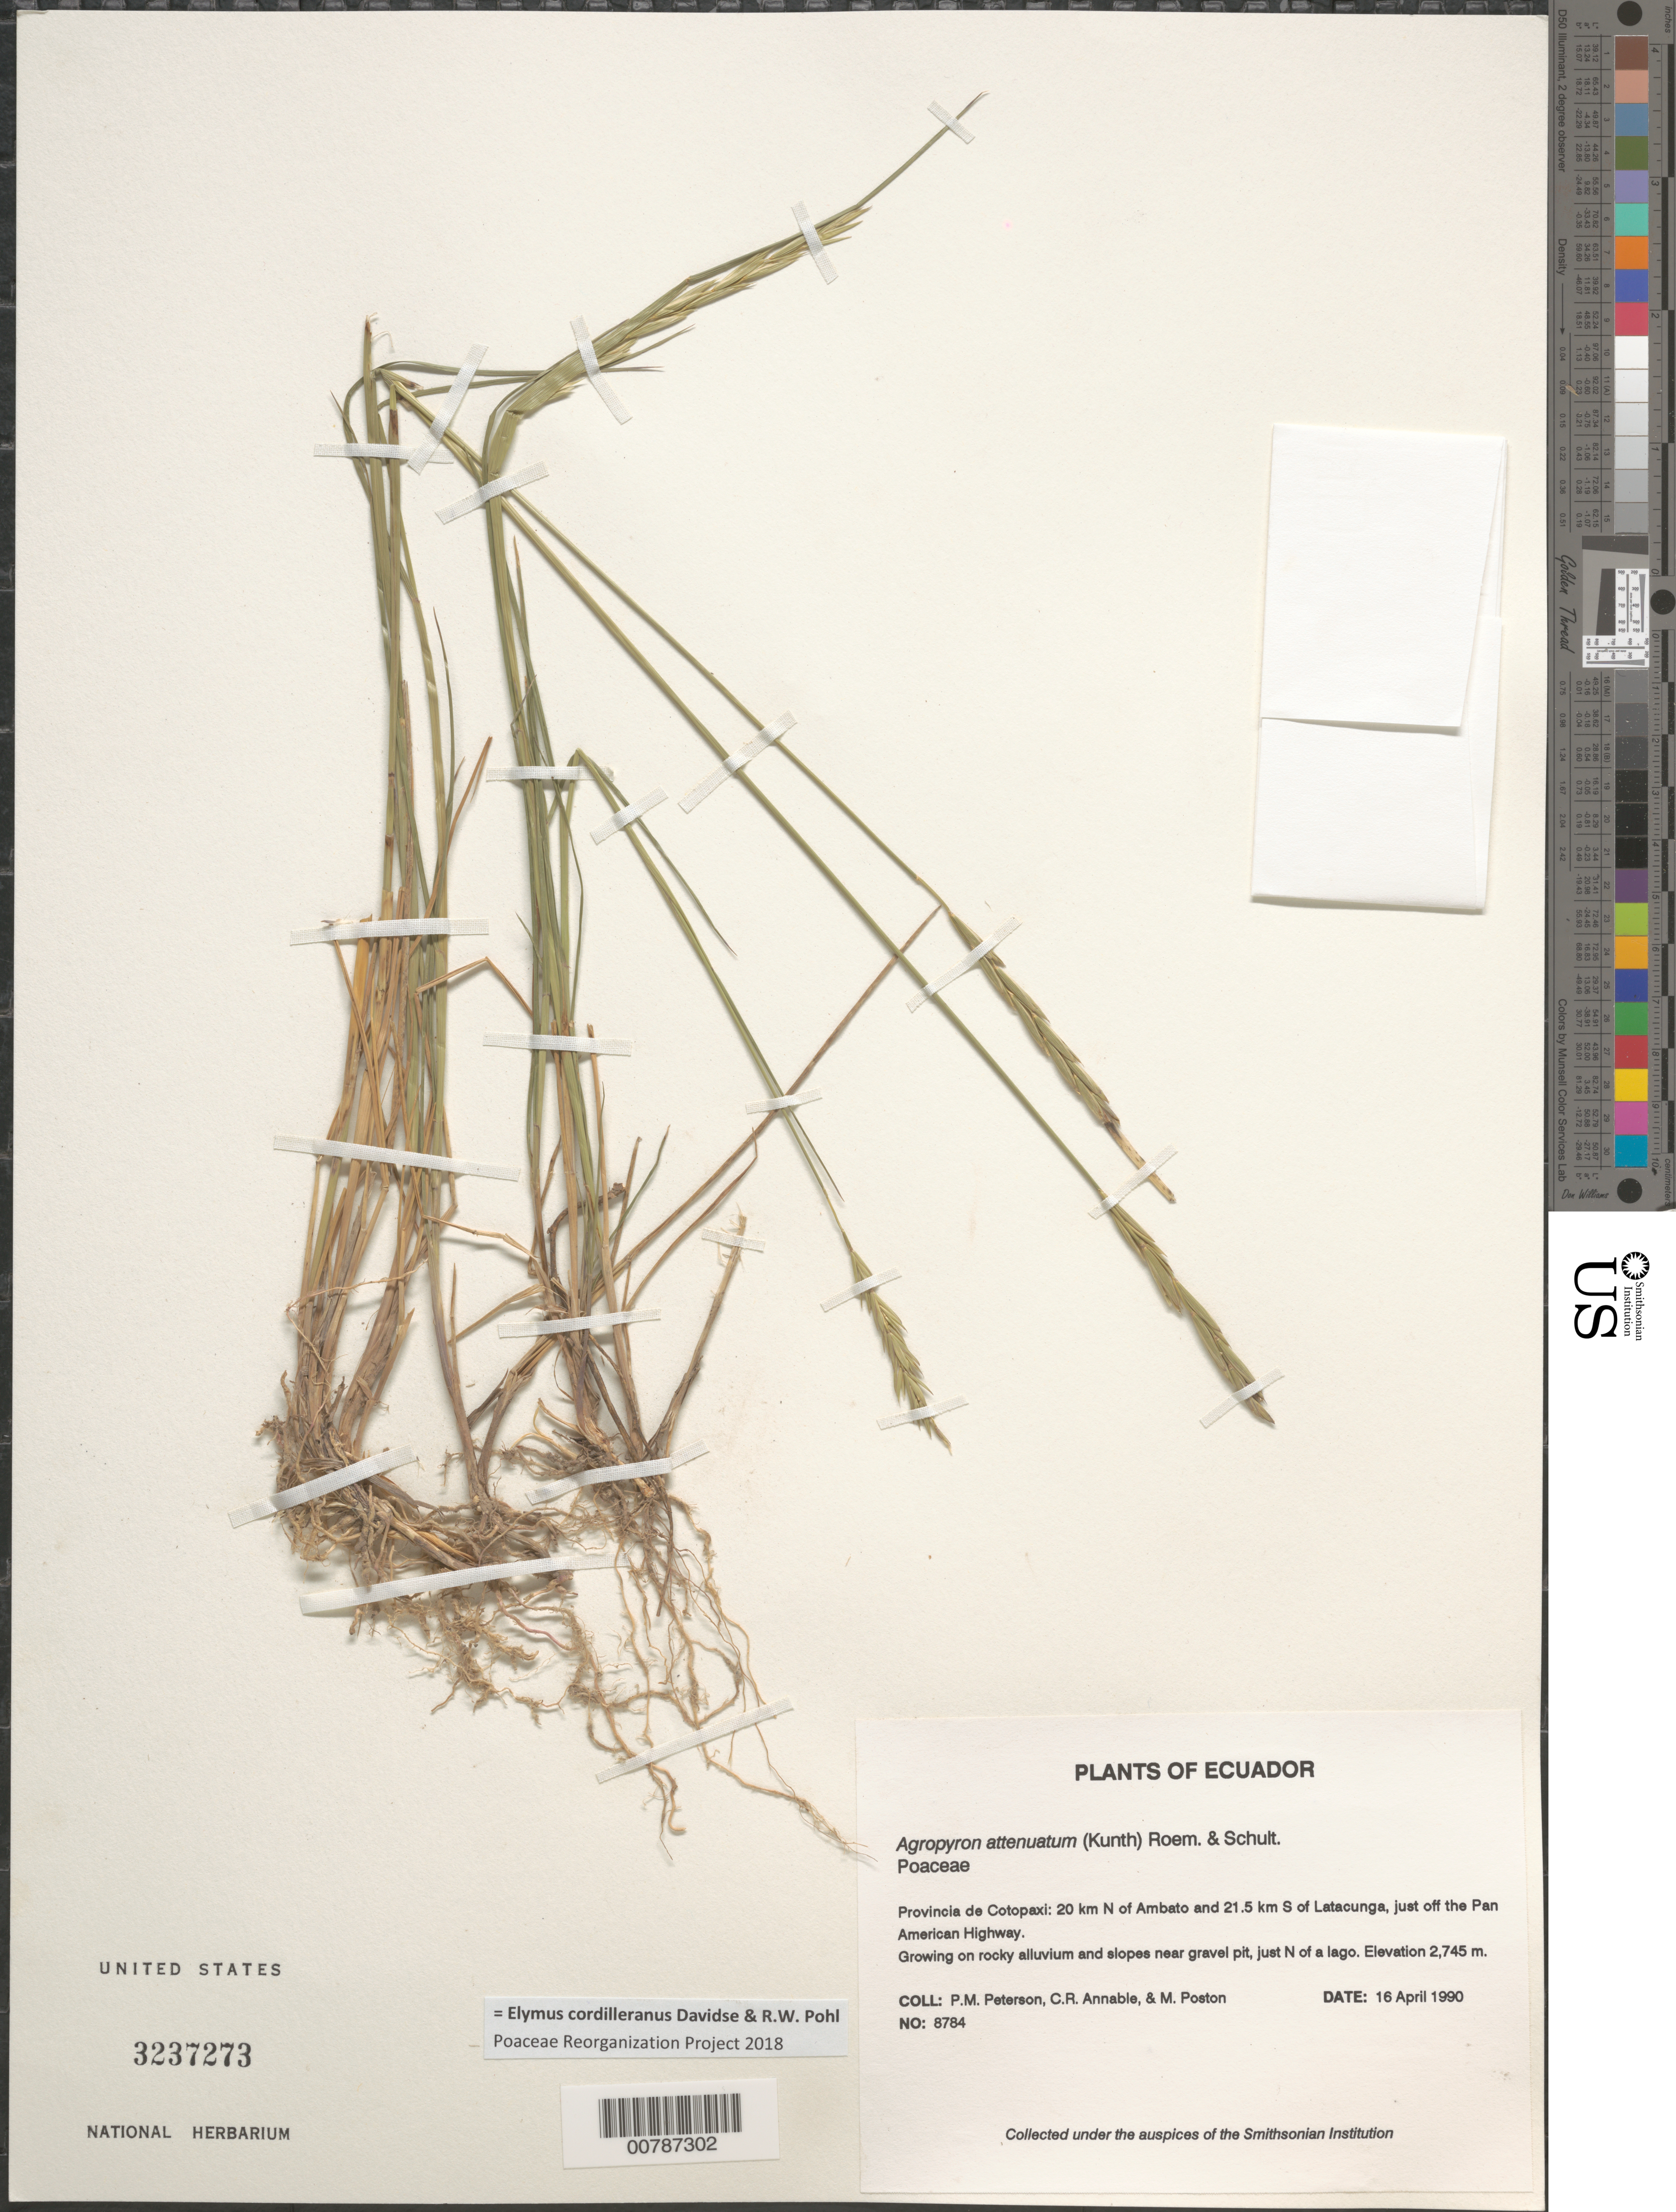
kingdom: Plantae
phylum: Tracheophyta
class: Liliopsida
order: Poales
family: Poaceae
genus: Elymus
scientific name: Elymus cordilleranus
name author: Davidse & R.W. Pohl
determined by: Poaceae Reorganization Project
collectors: P. M. Peterson, C. R. Annable & M. Poston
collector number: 08784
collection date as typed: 16 Apr 1990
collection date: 1990-04-16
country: Ecuador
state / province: Cotopaxi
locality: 20 km N of Ambato and 21.5 km S of Latacunga, just off the Pan American Highway.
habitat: Growing on rocky alluvium and slopes near gravel pit, just N of a lago.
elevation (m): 2745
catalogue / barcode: US 3237273